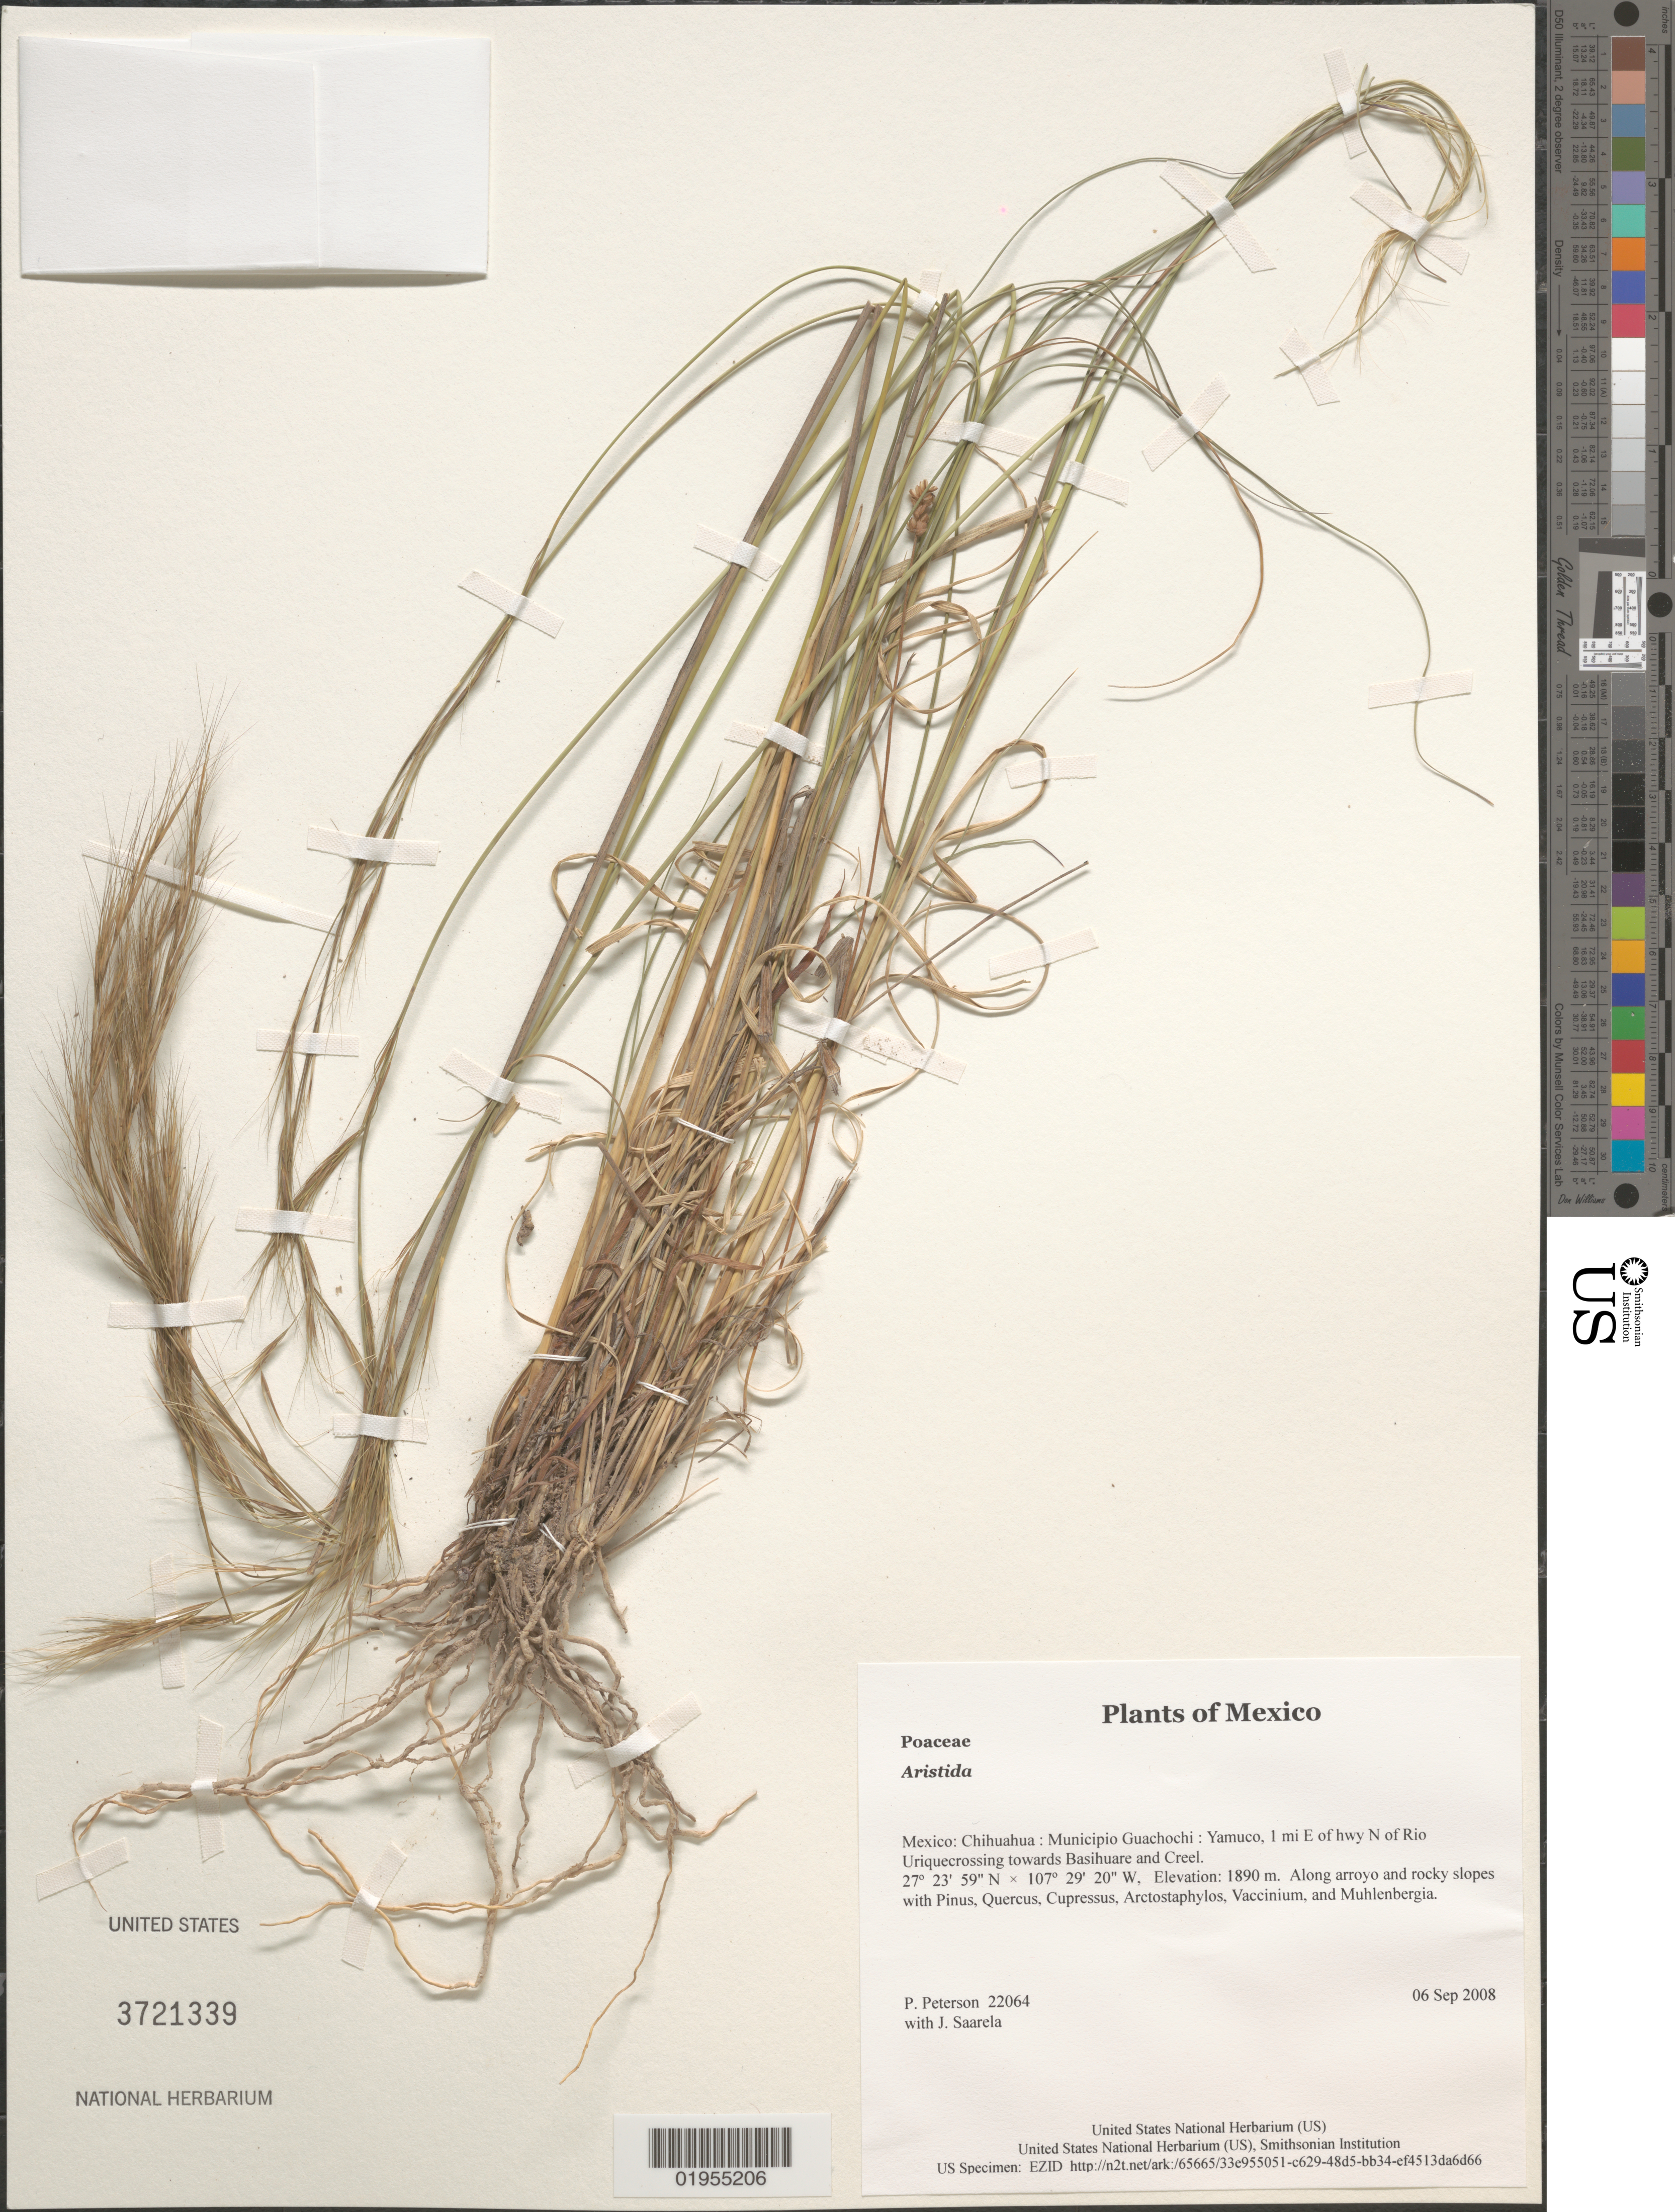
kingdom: Plantae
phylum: Tracheophyta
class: Liliopsida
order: Poales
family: Poaceae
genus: Aristida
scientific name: Aristida divaricata Lag., nom. illeg. hom.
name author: Lag.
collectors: P. M. Peterson & J. Saarela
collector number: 22064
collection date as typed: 06 Sep 2008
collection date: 2008-09-06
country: Mexico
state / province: Chihuahua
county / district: Municipio Guachochi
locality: Yamuco, 1 mi E of hwy N of Rio Uriquecrossing towards Basihuare and Creel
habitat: Along arroyo and rocky slopes with Pinus, Quercus, Cupressus, Arctostaphylos, Vaccinium, and Muhlenbergia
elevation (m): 1890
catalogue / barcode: US 3721339